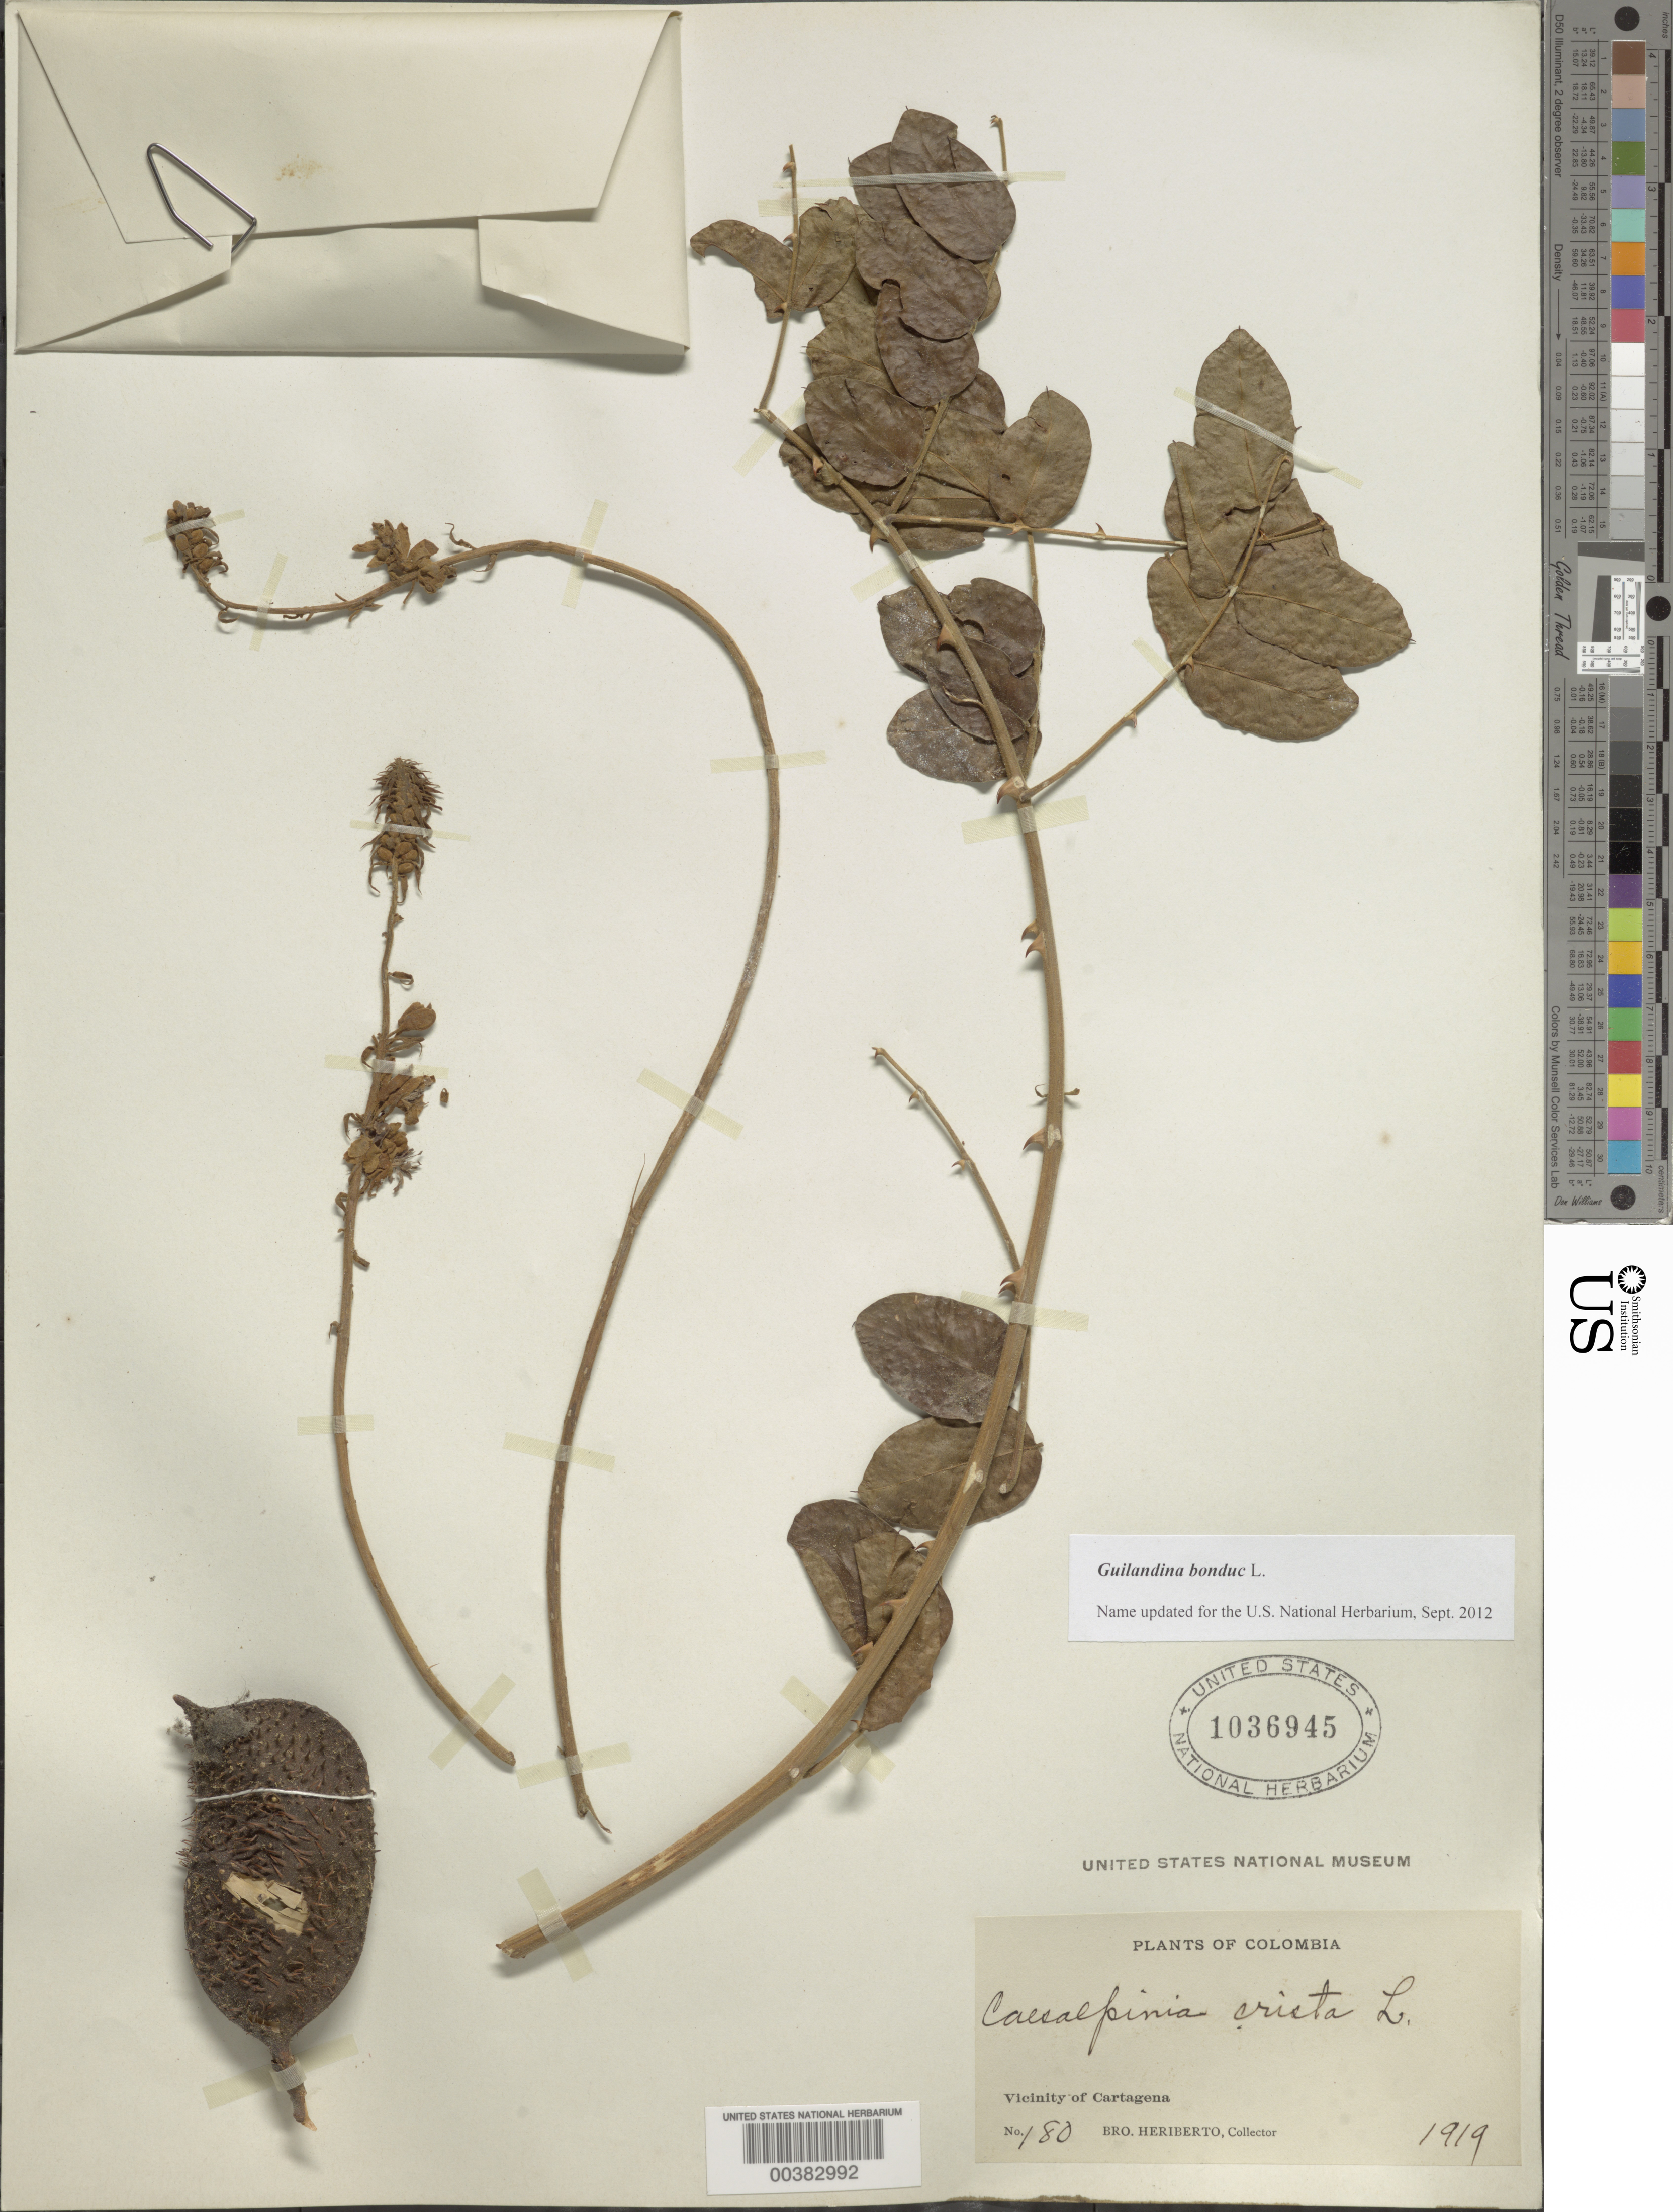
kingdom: Plantae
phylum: Tracheophyta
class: Magnoliopsida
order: Fabales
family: Fabaceae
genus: Guilandina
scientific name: Guilandina bonduc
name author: L.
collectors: B. Herbierto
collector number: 180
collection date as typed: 1919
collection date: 1919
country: Colombia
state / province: Bolívar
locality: Vicinity of Cartagena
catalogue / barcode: US 1036945